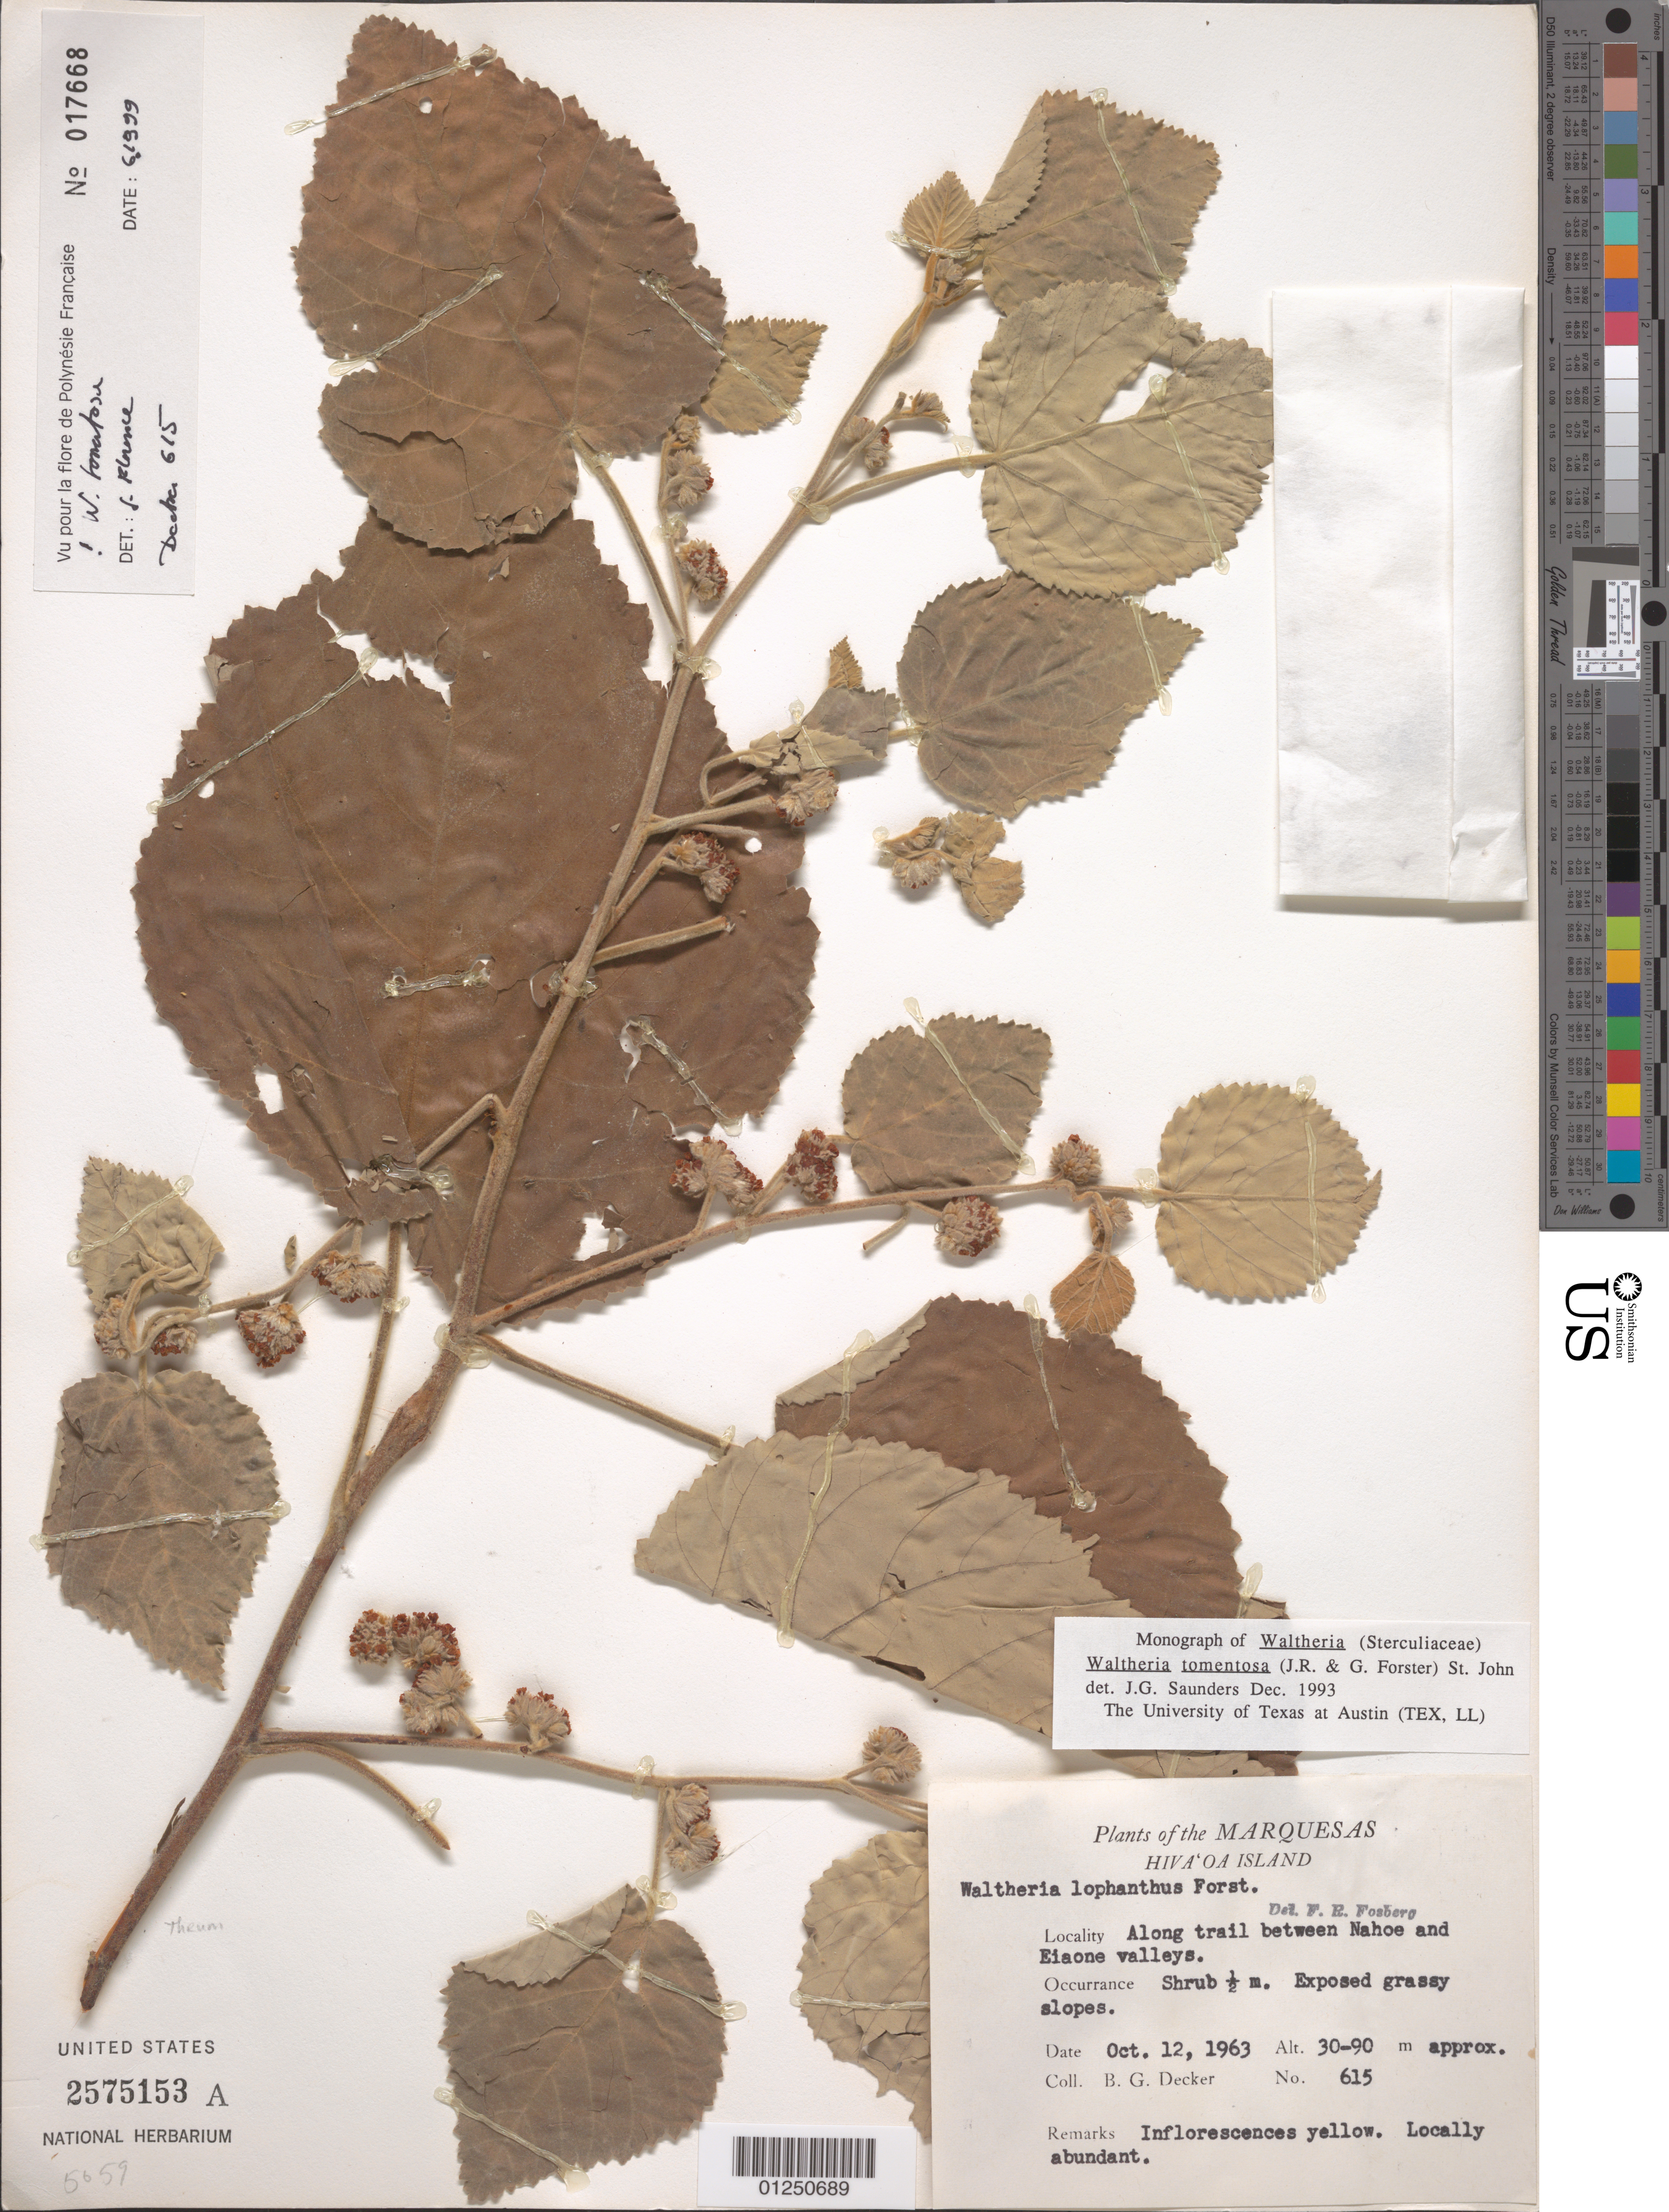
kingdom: Plantae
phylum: Tracheophyta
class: Magnoliopsida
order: Malvales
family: Malvaceae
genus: Waltheria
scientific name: Waltheria tomentosa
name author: (J.R. Forst. & G. Forst.) H. St. John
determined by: Wagner, W. L., (BOT), Smithsonian Institution - National Museum of Natural History (UNITED STATES)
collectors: B. G. Decker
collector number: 615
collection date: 1963-10-13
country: French Polynesia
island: Hiva Oa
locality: along trail between Nahoe and Eiaone valleys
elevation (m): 30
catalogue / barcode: US 2575153A